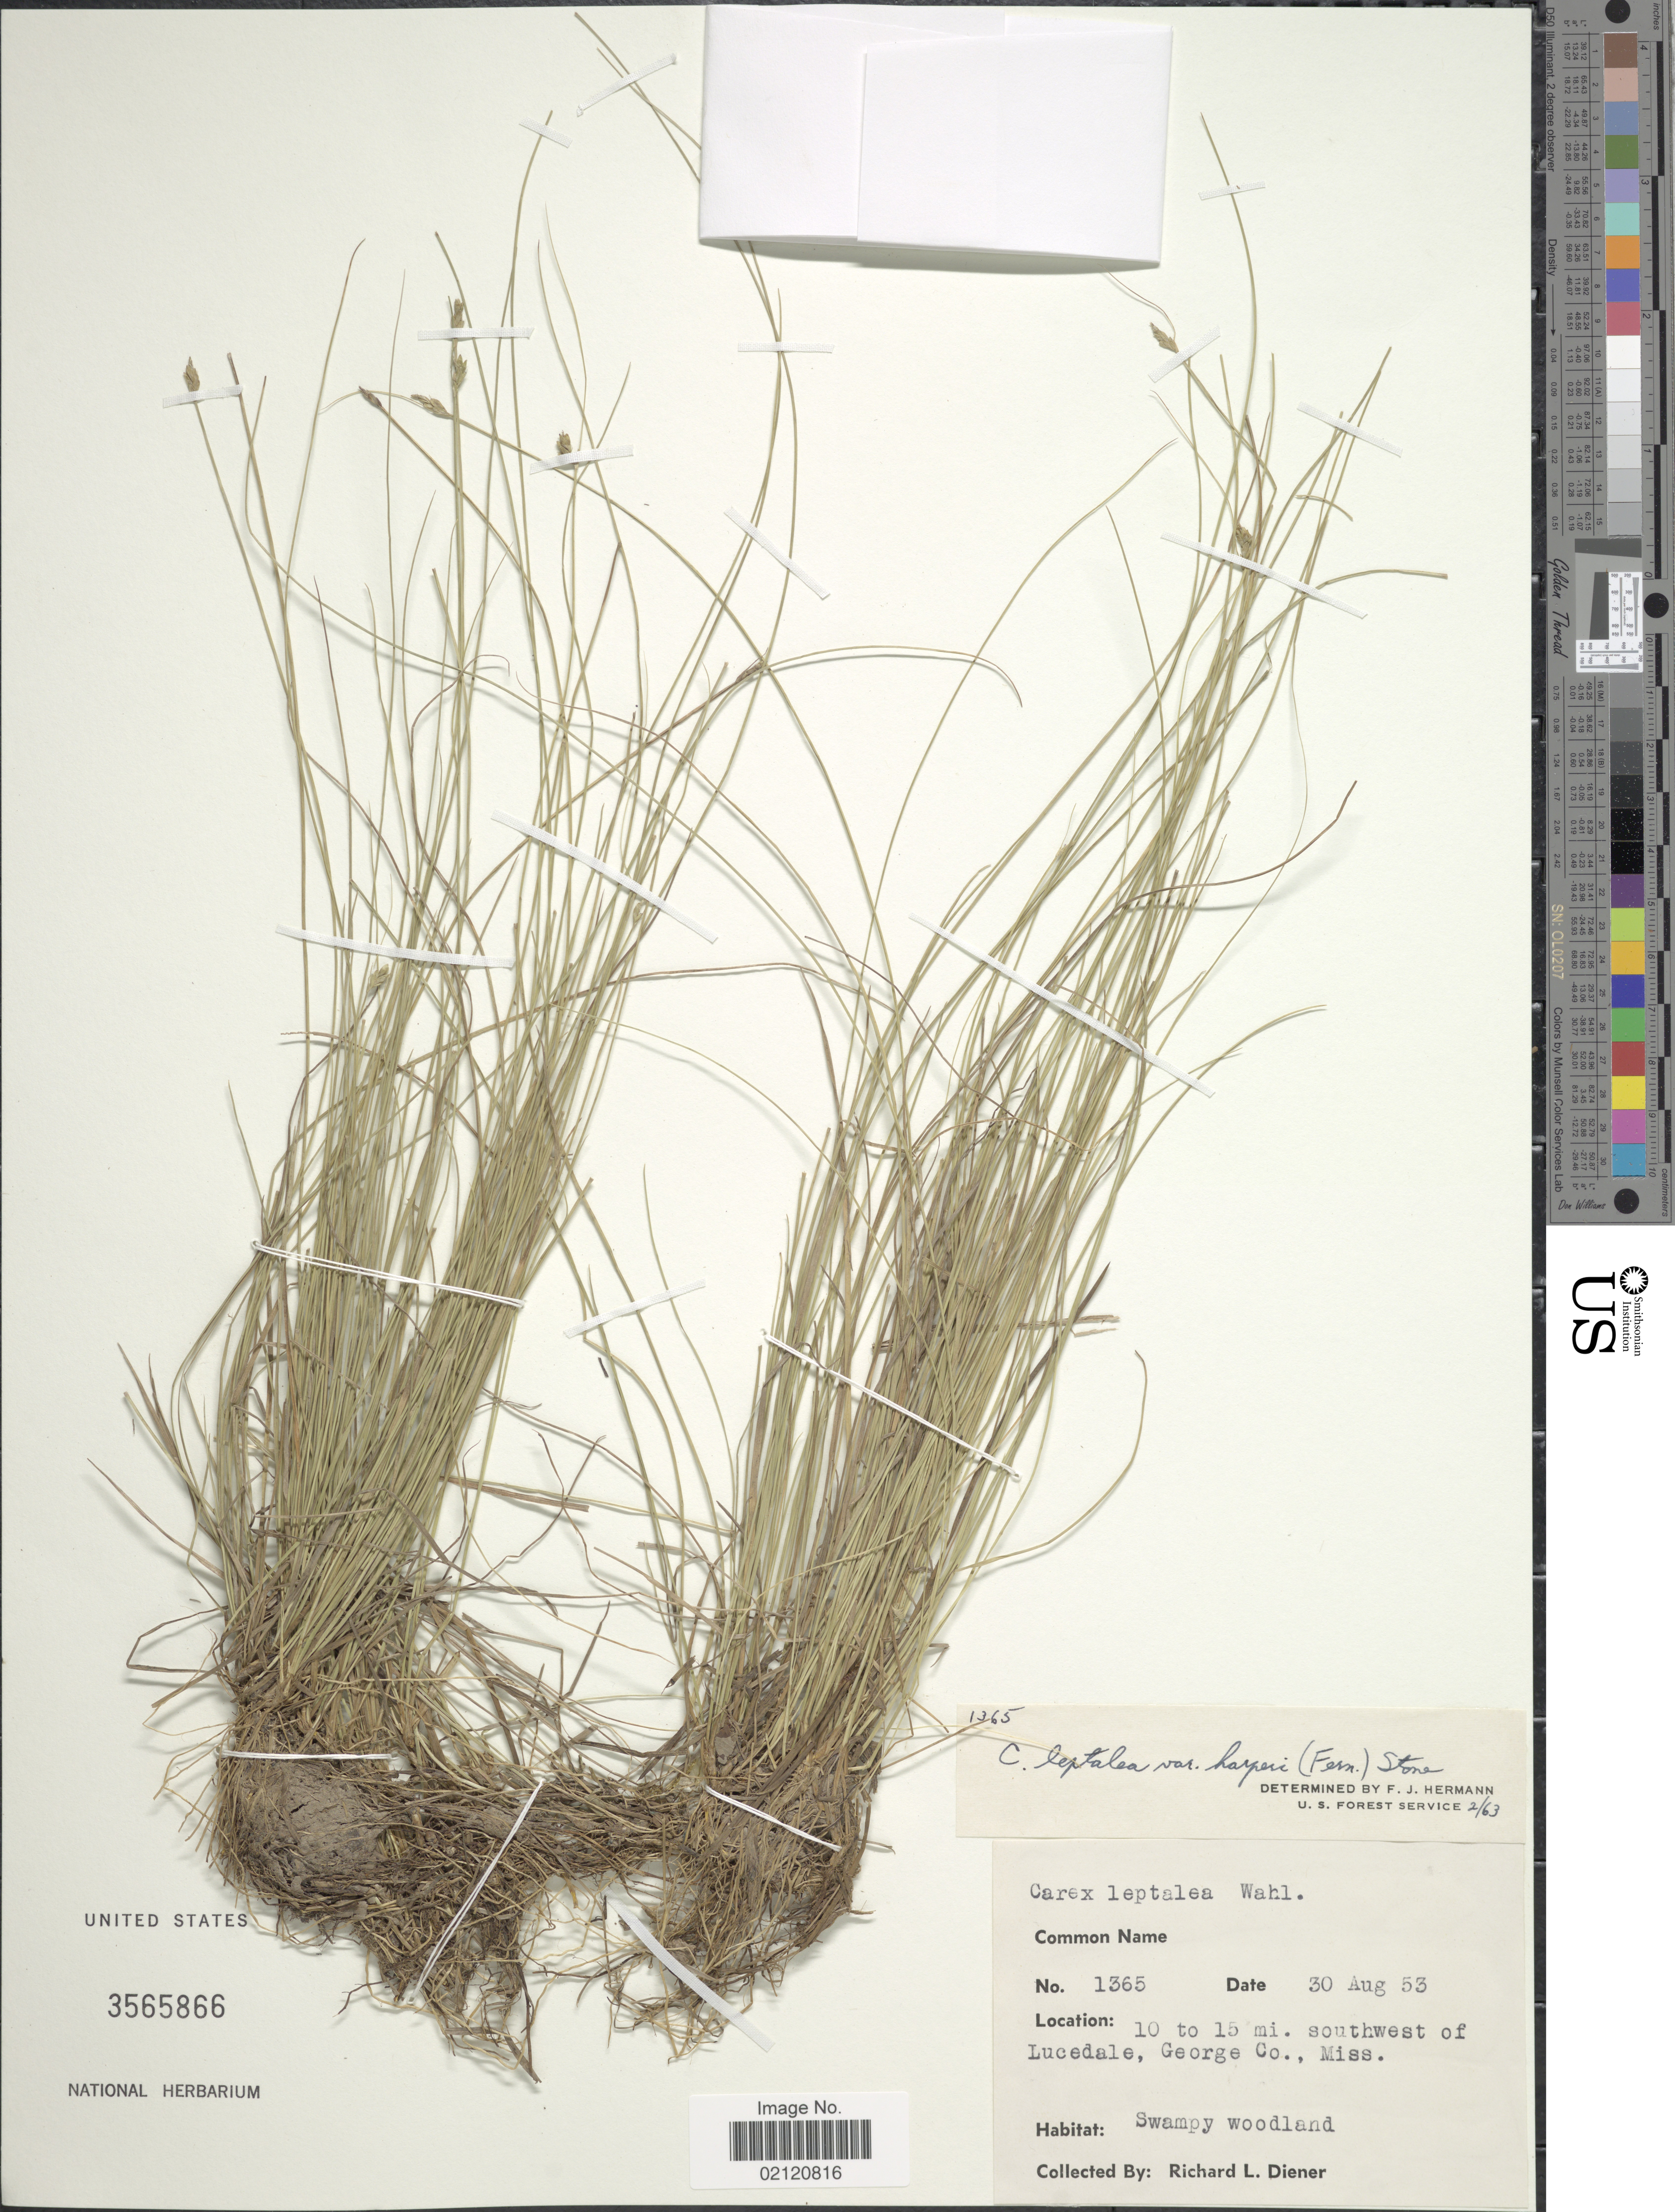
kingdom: Plantae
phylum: Tracheophyta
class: Liliopsida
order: Poales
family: Cyperaceae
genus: Carex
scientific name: Carex leptalea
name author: Wahlenb.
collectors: R. Diener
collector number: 1365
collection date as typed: Transcribed d/m/y: 30/8/53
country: United States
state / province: Mississippi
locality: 10 to 15 mi. southwest of Lucedale, George Co.,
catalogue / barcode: US 3565866